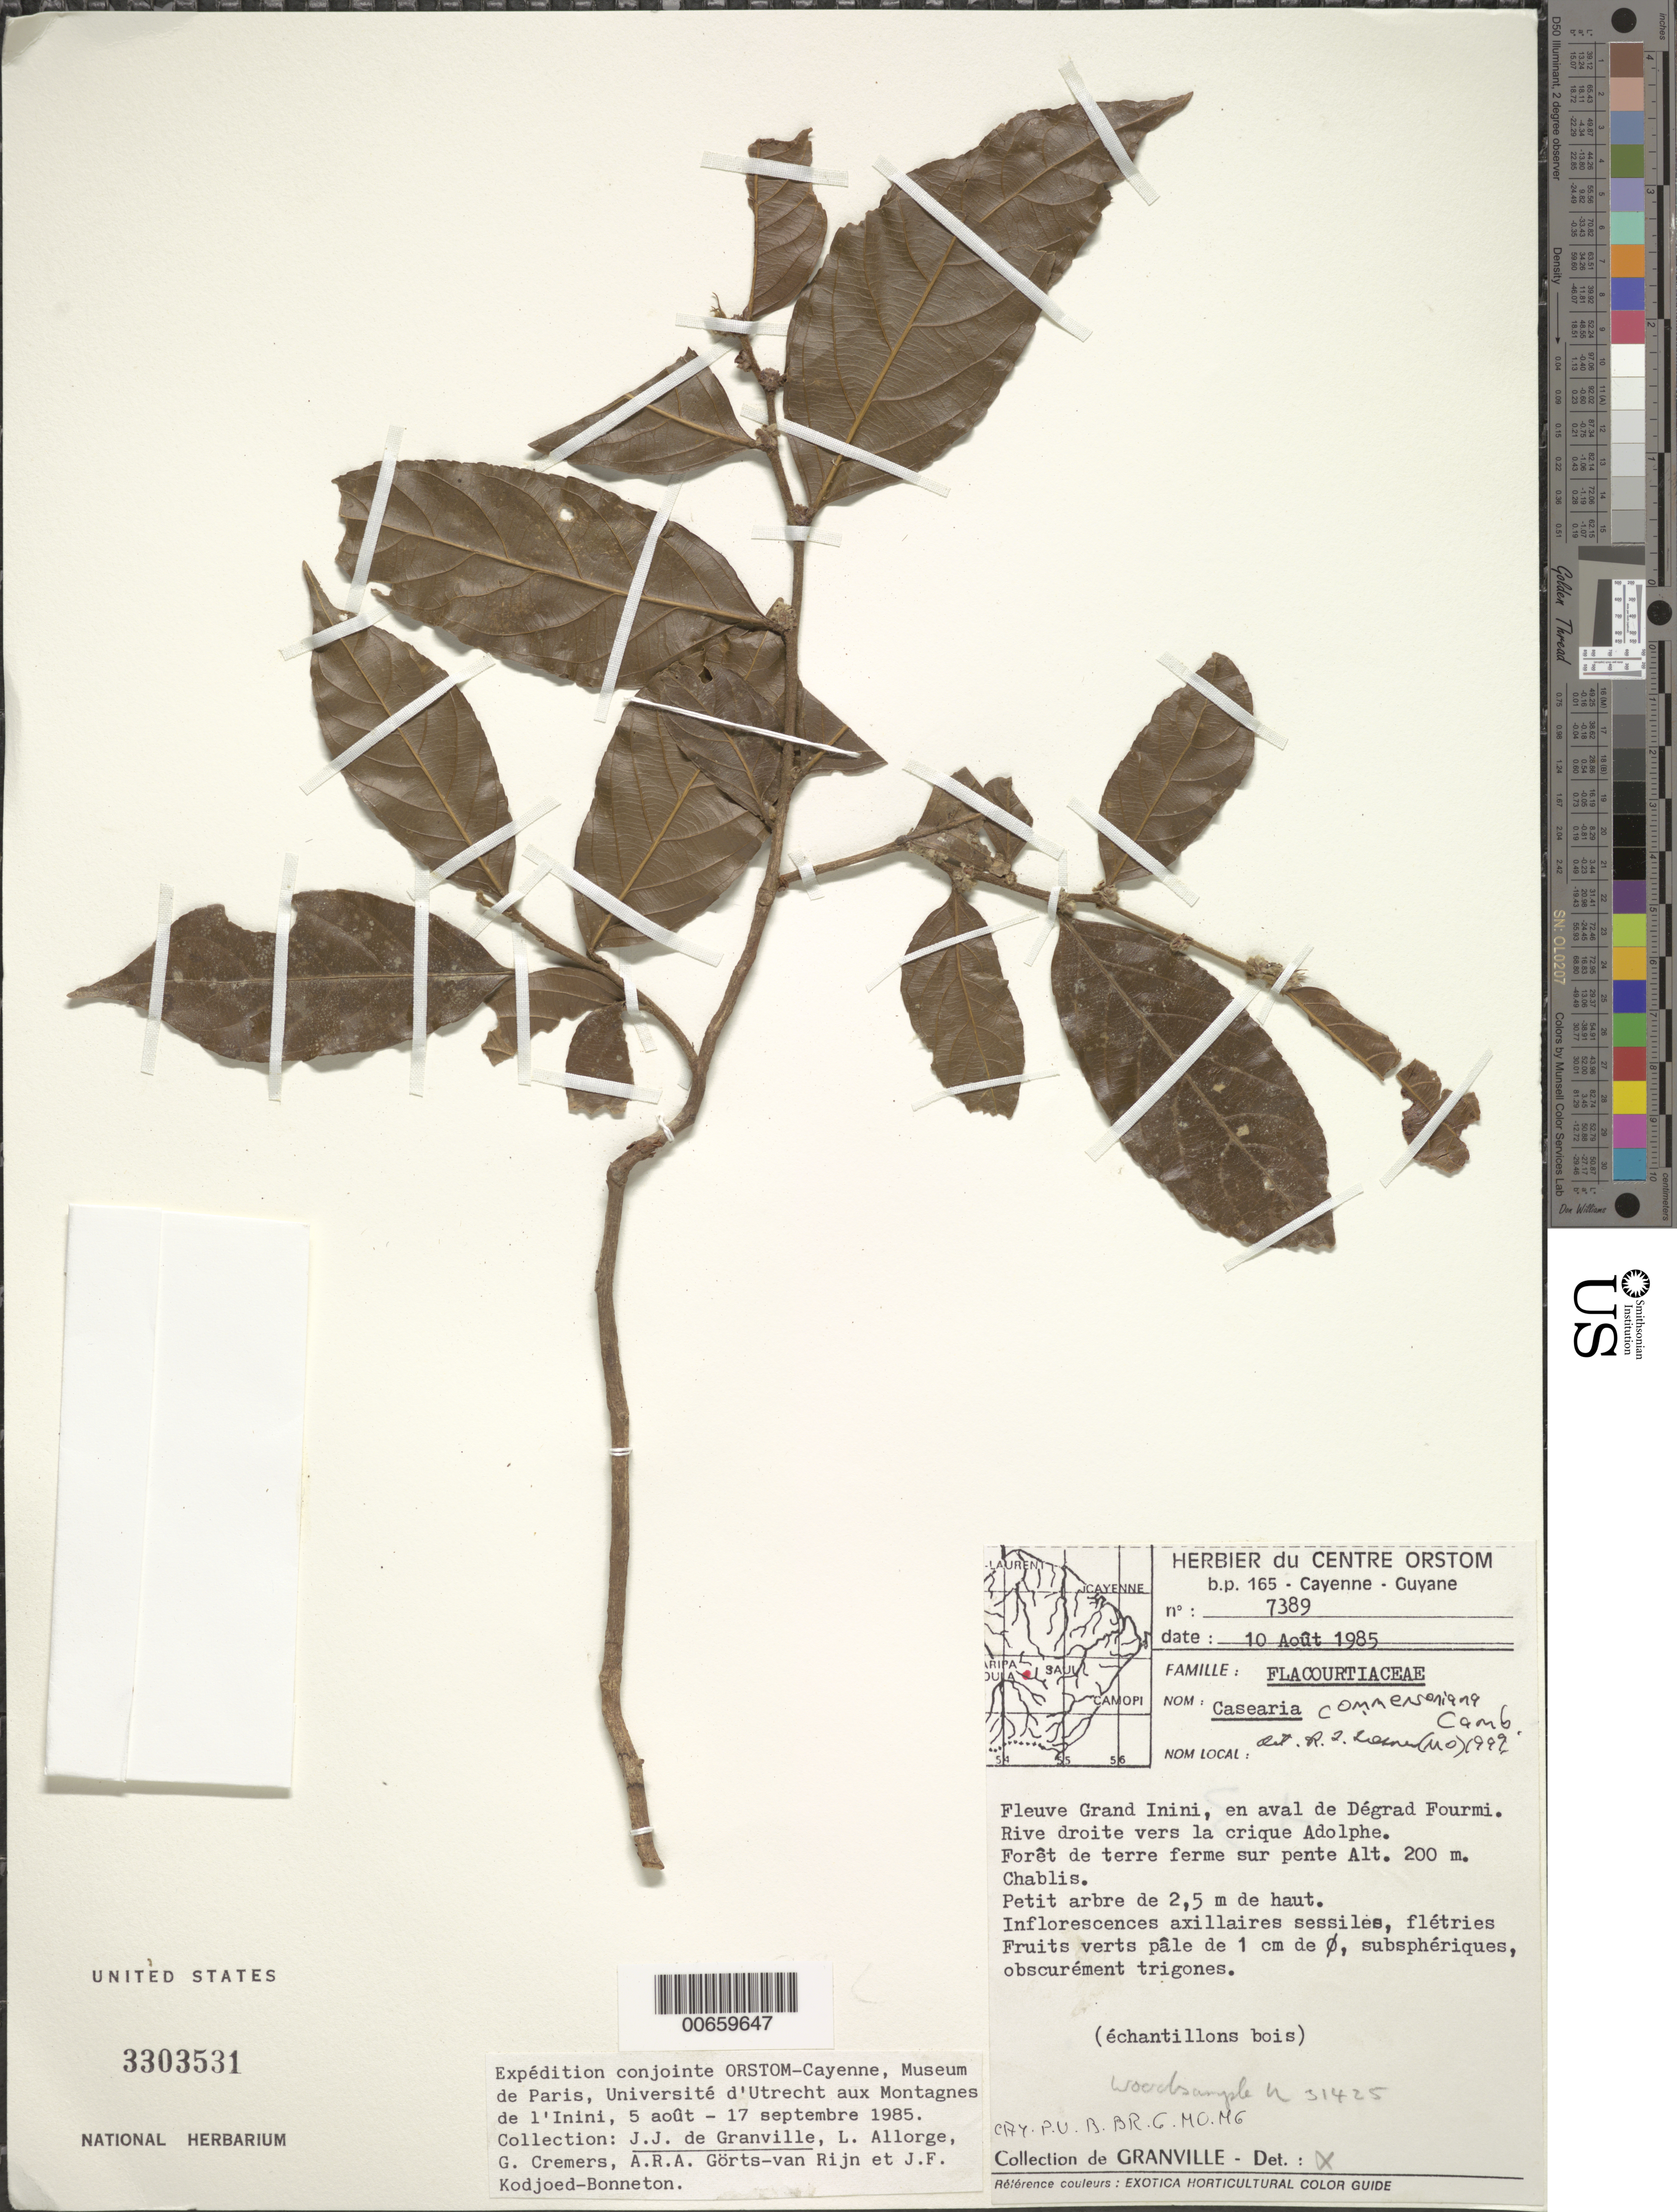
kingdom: Plantae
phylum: Tracheophyta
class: Magnoliopsida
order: Malpighiales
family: Salicaceae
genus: Piparea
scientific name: Piparea dentata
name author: Aubl.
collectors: J.-J. de Granville, L. Allorge, G. Cremers, A. .R. A. Görts-van Rijn & J. Kodjoed-Bonneton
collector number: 7389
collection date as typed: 10-Aug-85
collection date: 1985-08-10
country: French Guiana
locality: Fleuve Grand Inini, en aval de Dégrad Fourmi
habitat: Forêt de terre ferme sur pente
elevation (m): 200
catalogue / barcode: US 3303531